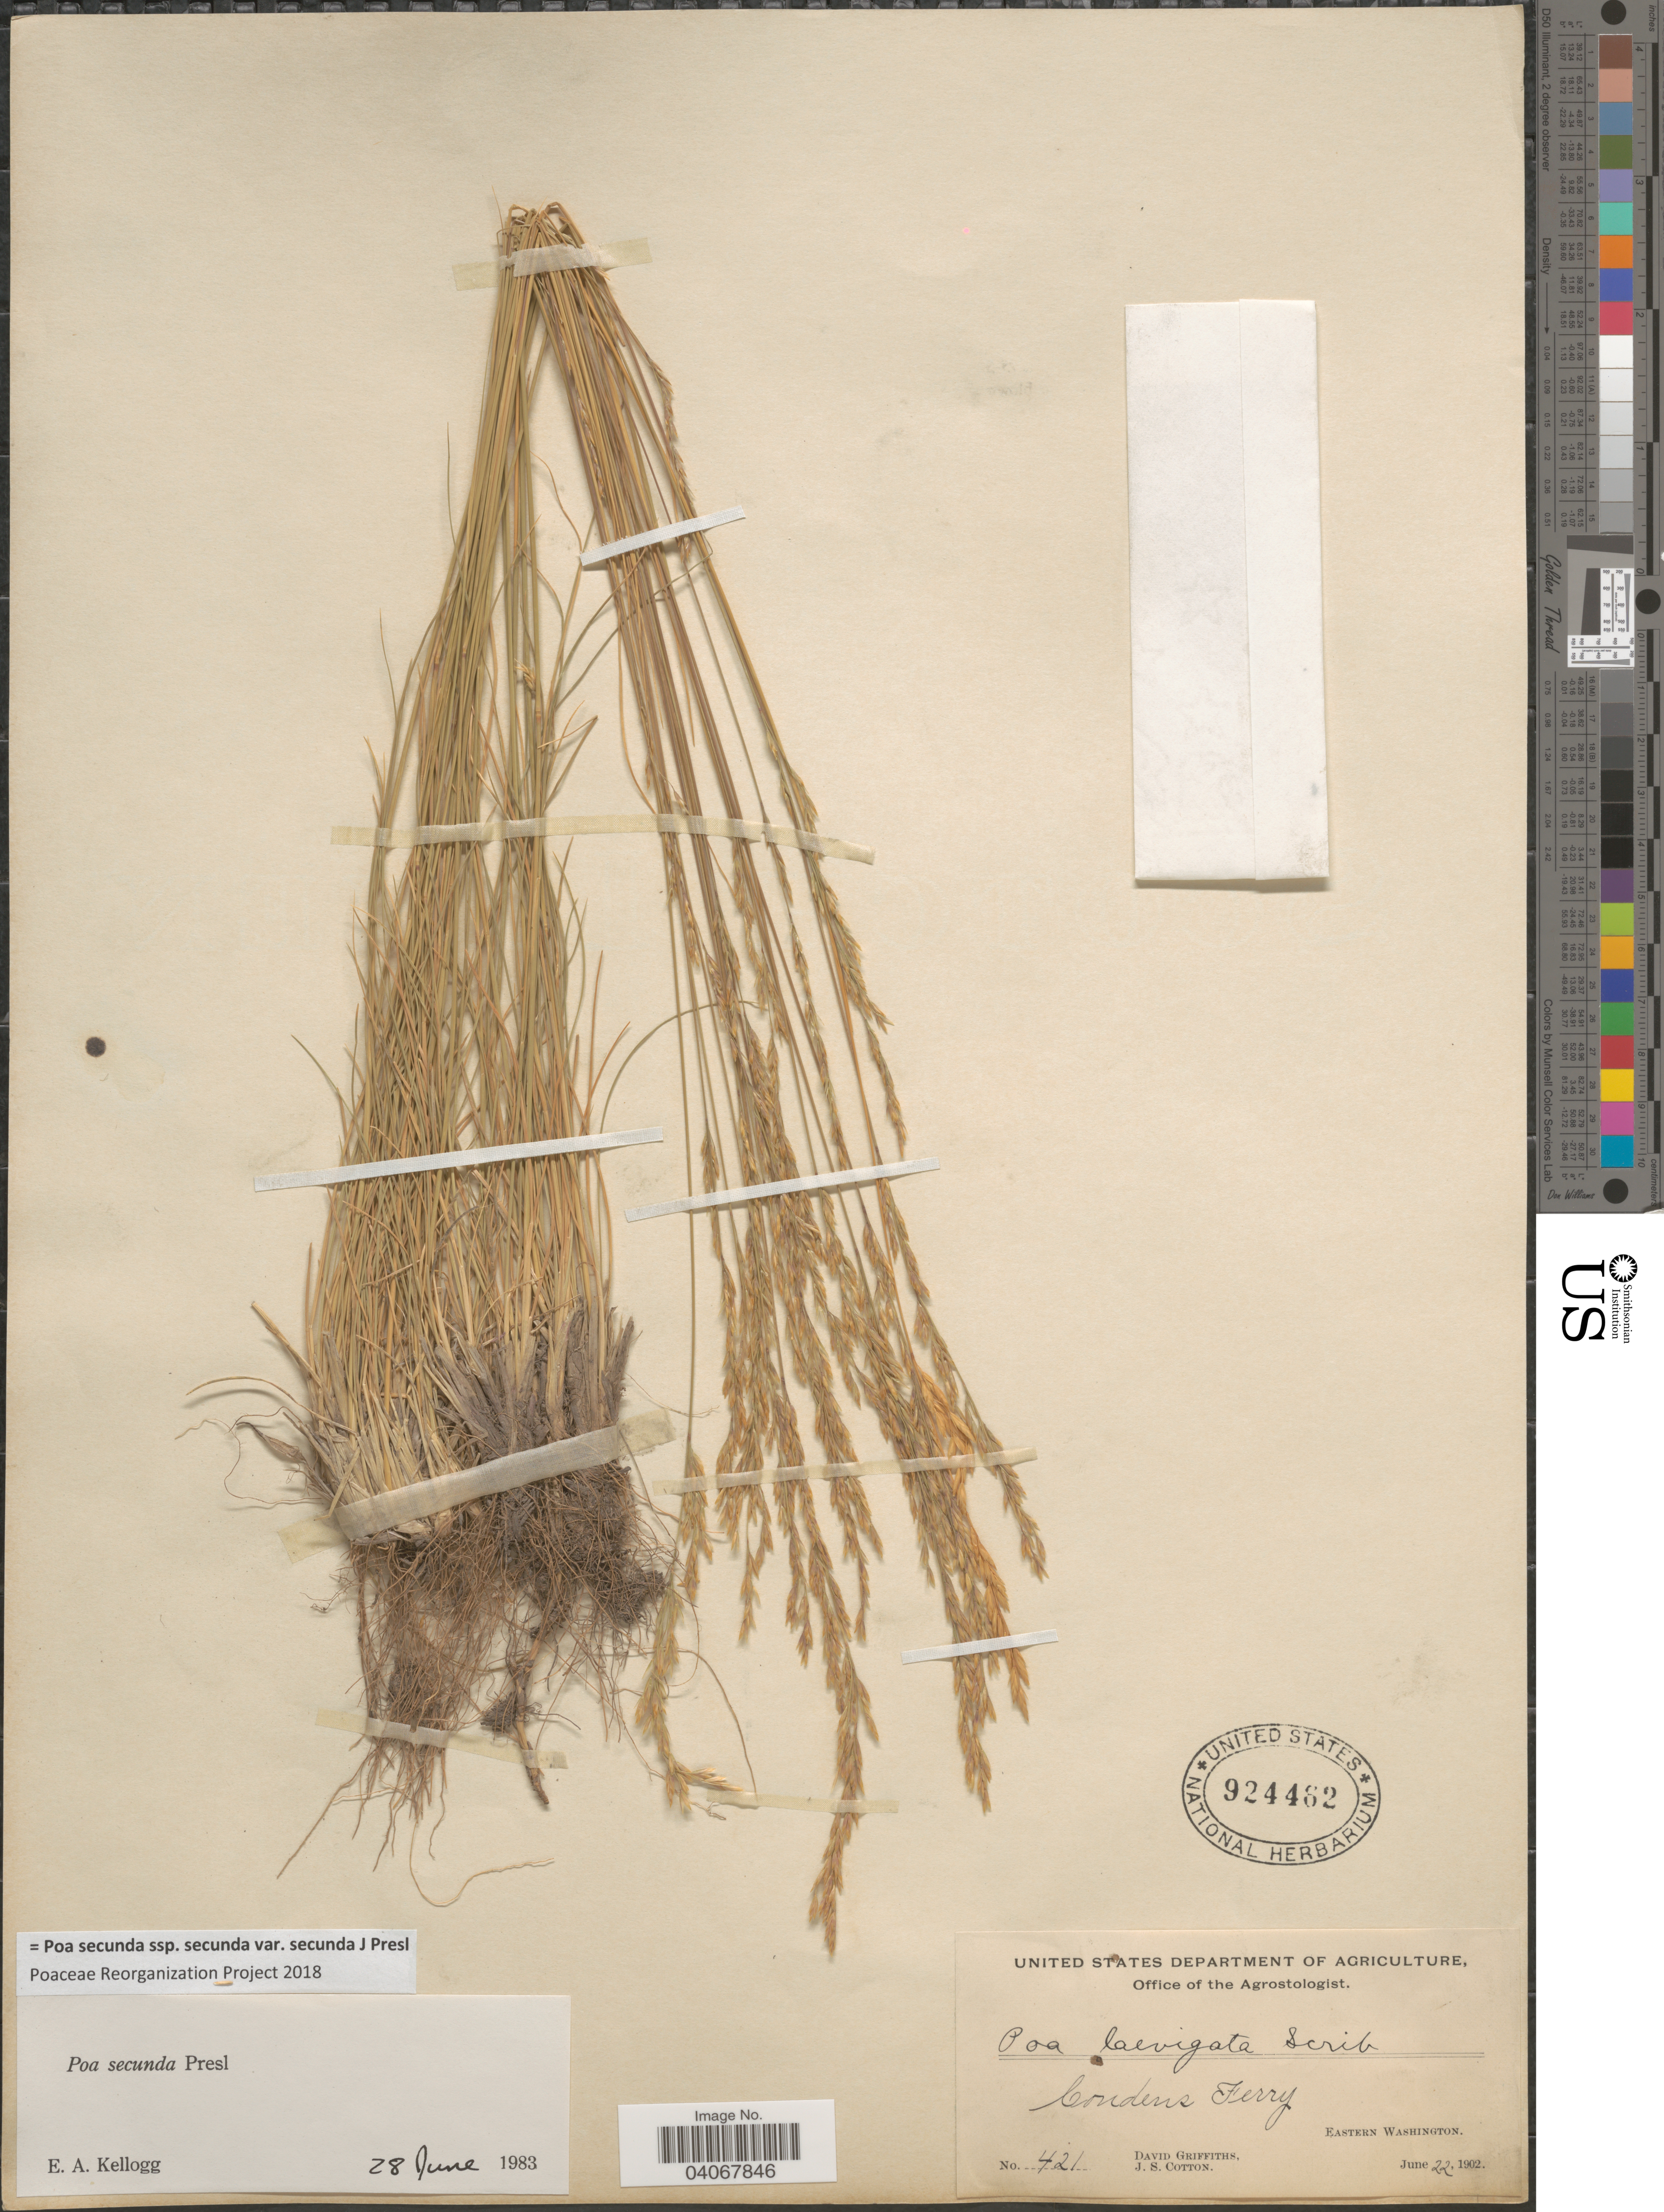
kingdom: Plantae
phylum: Tracheophyta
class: Liliopsida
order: Poales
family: Poaceae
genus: Poa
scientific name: Poa secunda subsp. secunda var. secunda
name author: J. Presl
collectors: D. Griffiths & J. S. Cotton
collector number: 421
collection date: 1902-06-22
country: United States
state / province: Washington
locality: Condens Ferry. Eastern Washington.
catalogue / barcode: US 924462